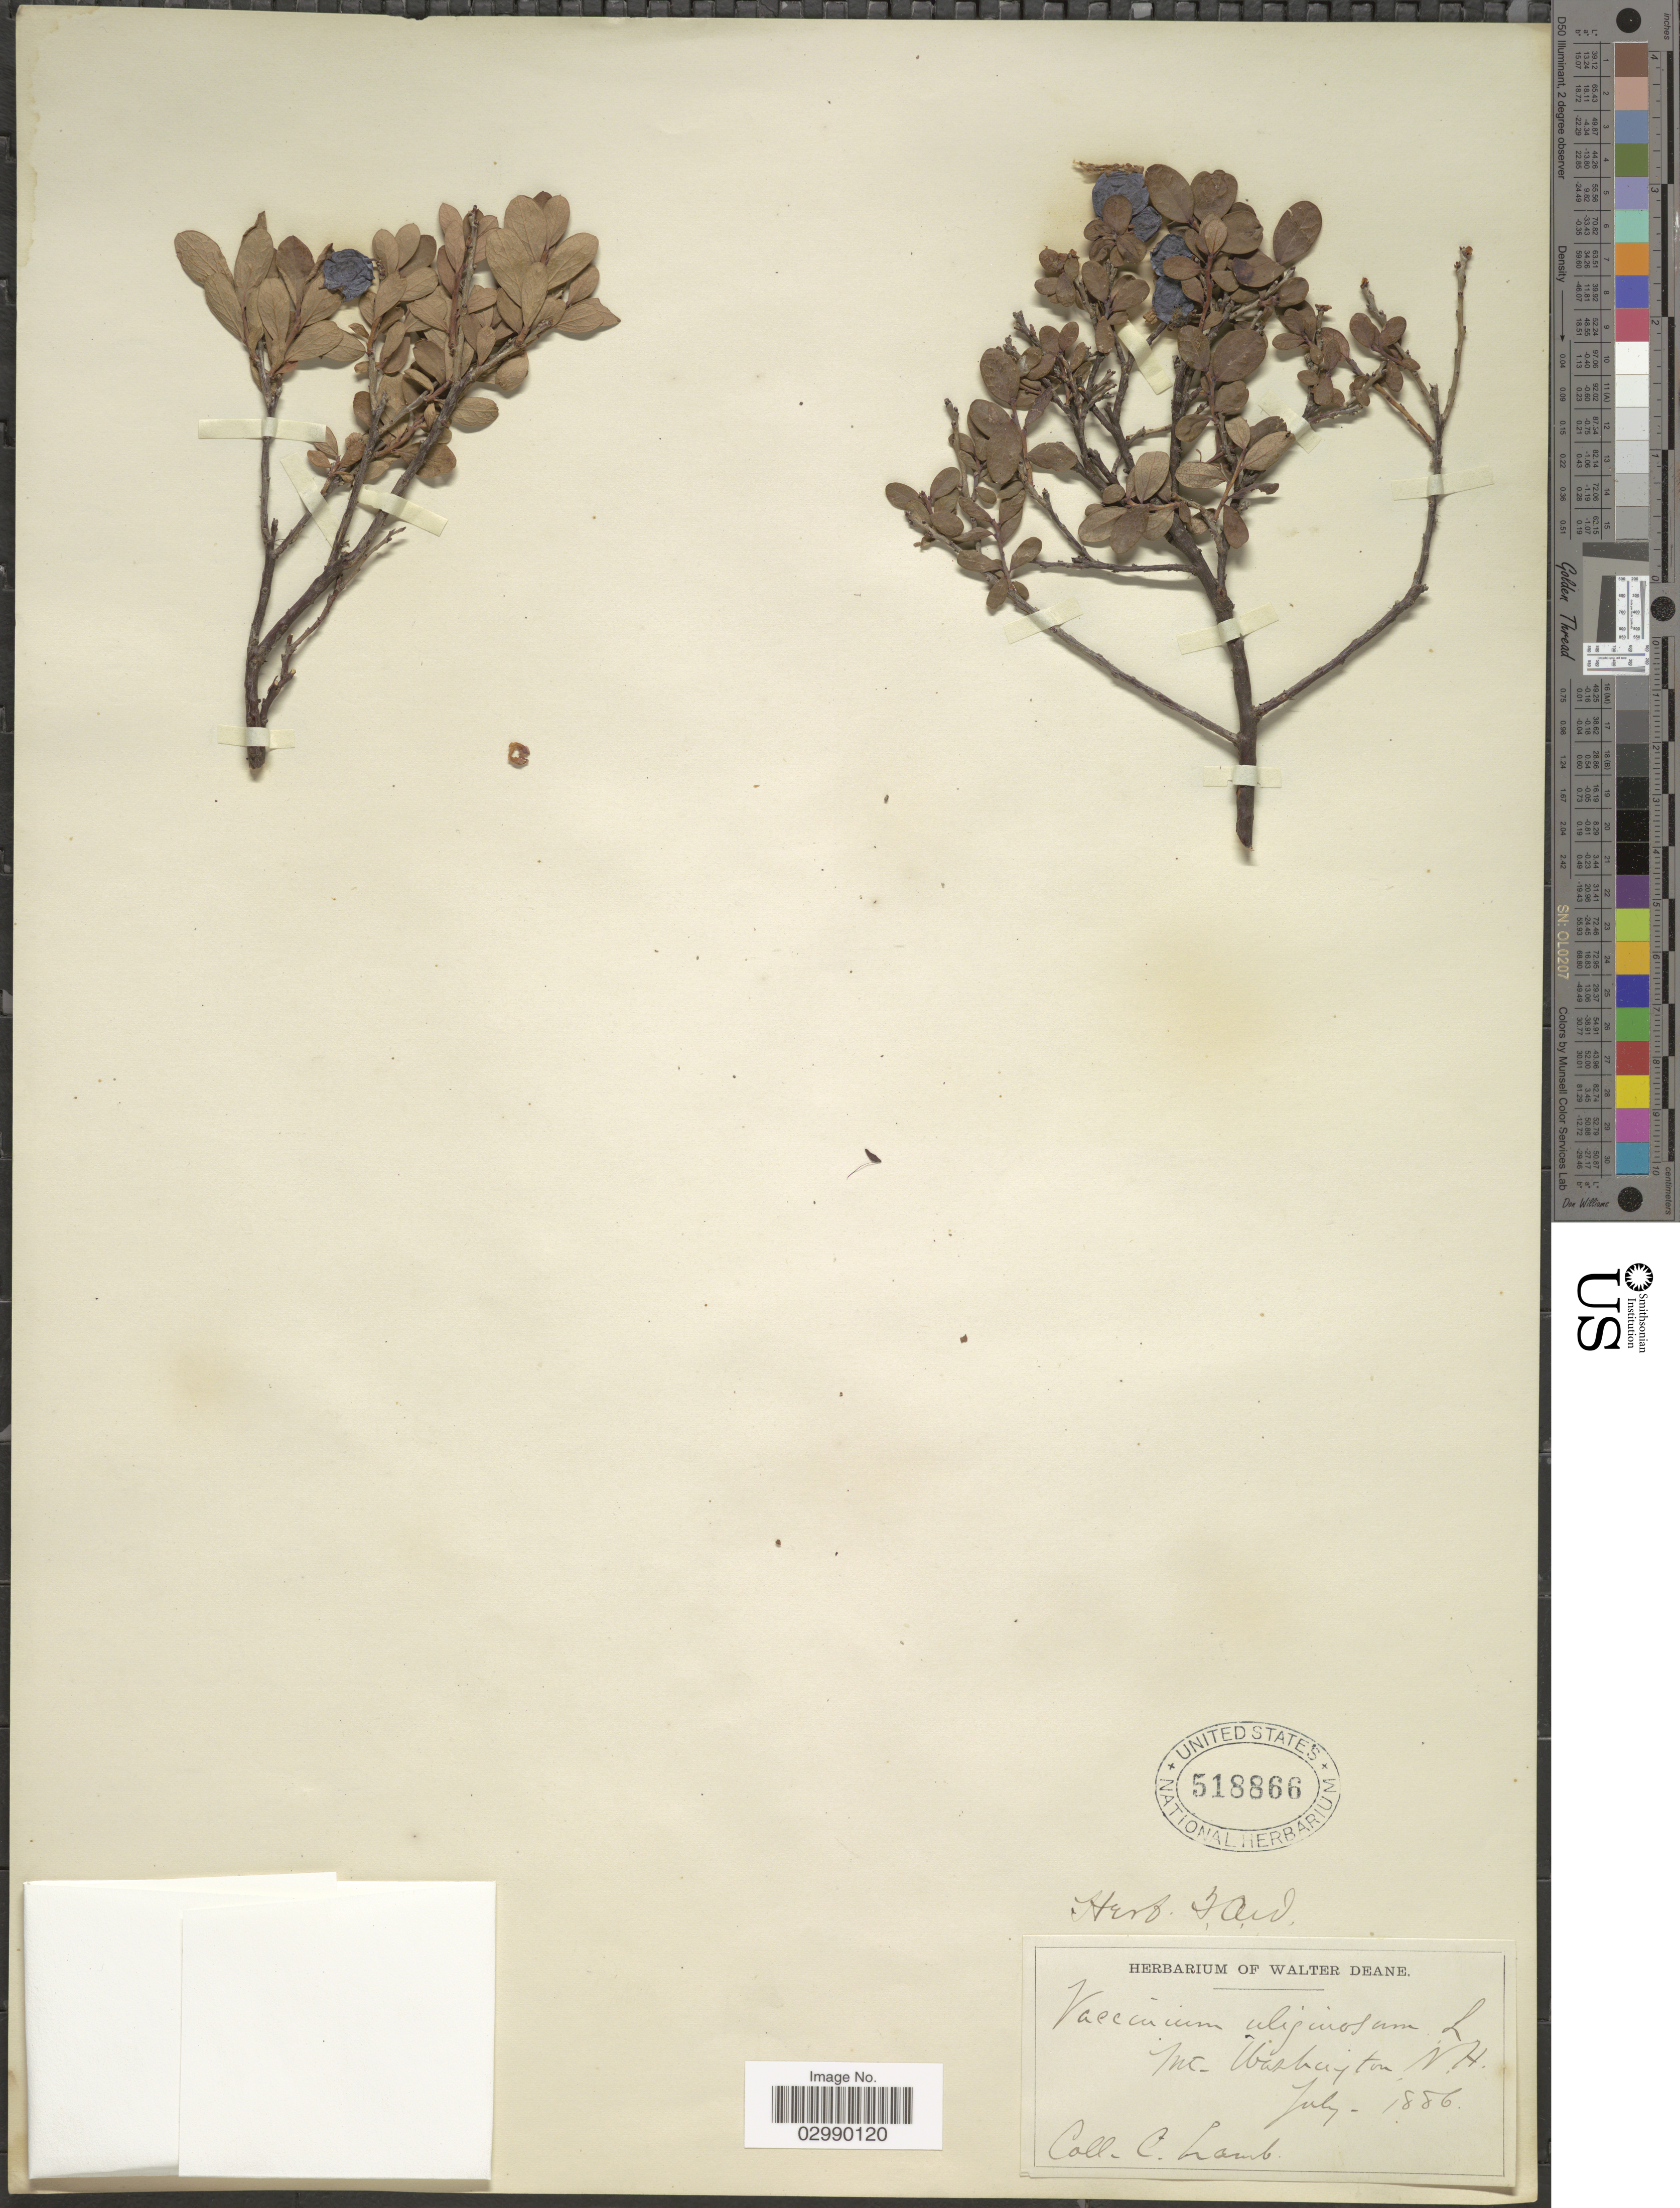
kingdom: Plantae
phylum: Tracheophyta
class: Magnoliopsida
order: Ericales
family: Ericaceae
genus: Vaccinium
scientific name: Vaccinium uliginosum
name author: L.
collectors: C. Lamb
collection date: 1886-07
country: United States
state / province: New Hampshire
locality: Mt. Washington.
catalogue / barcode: US 518866